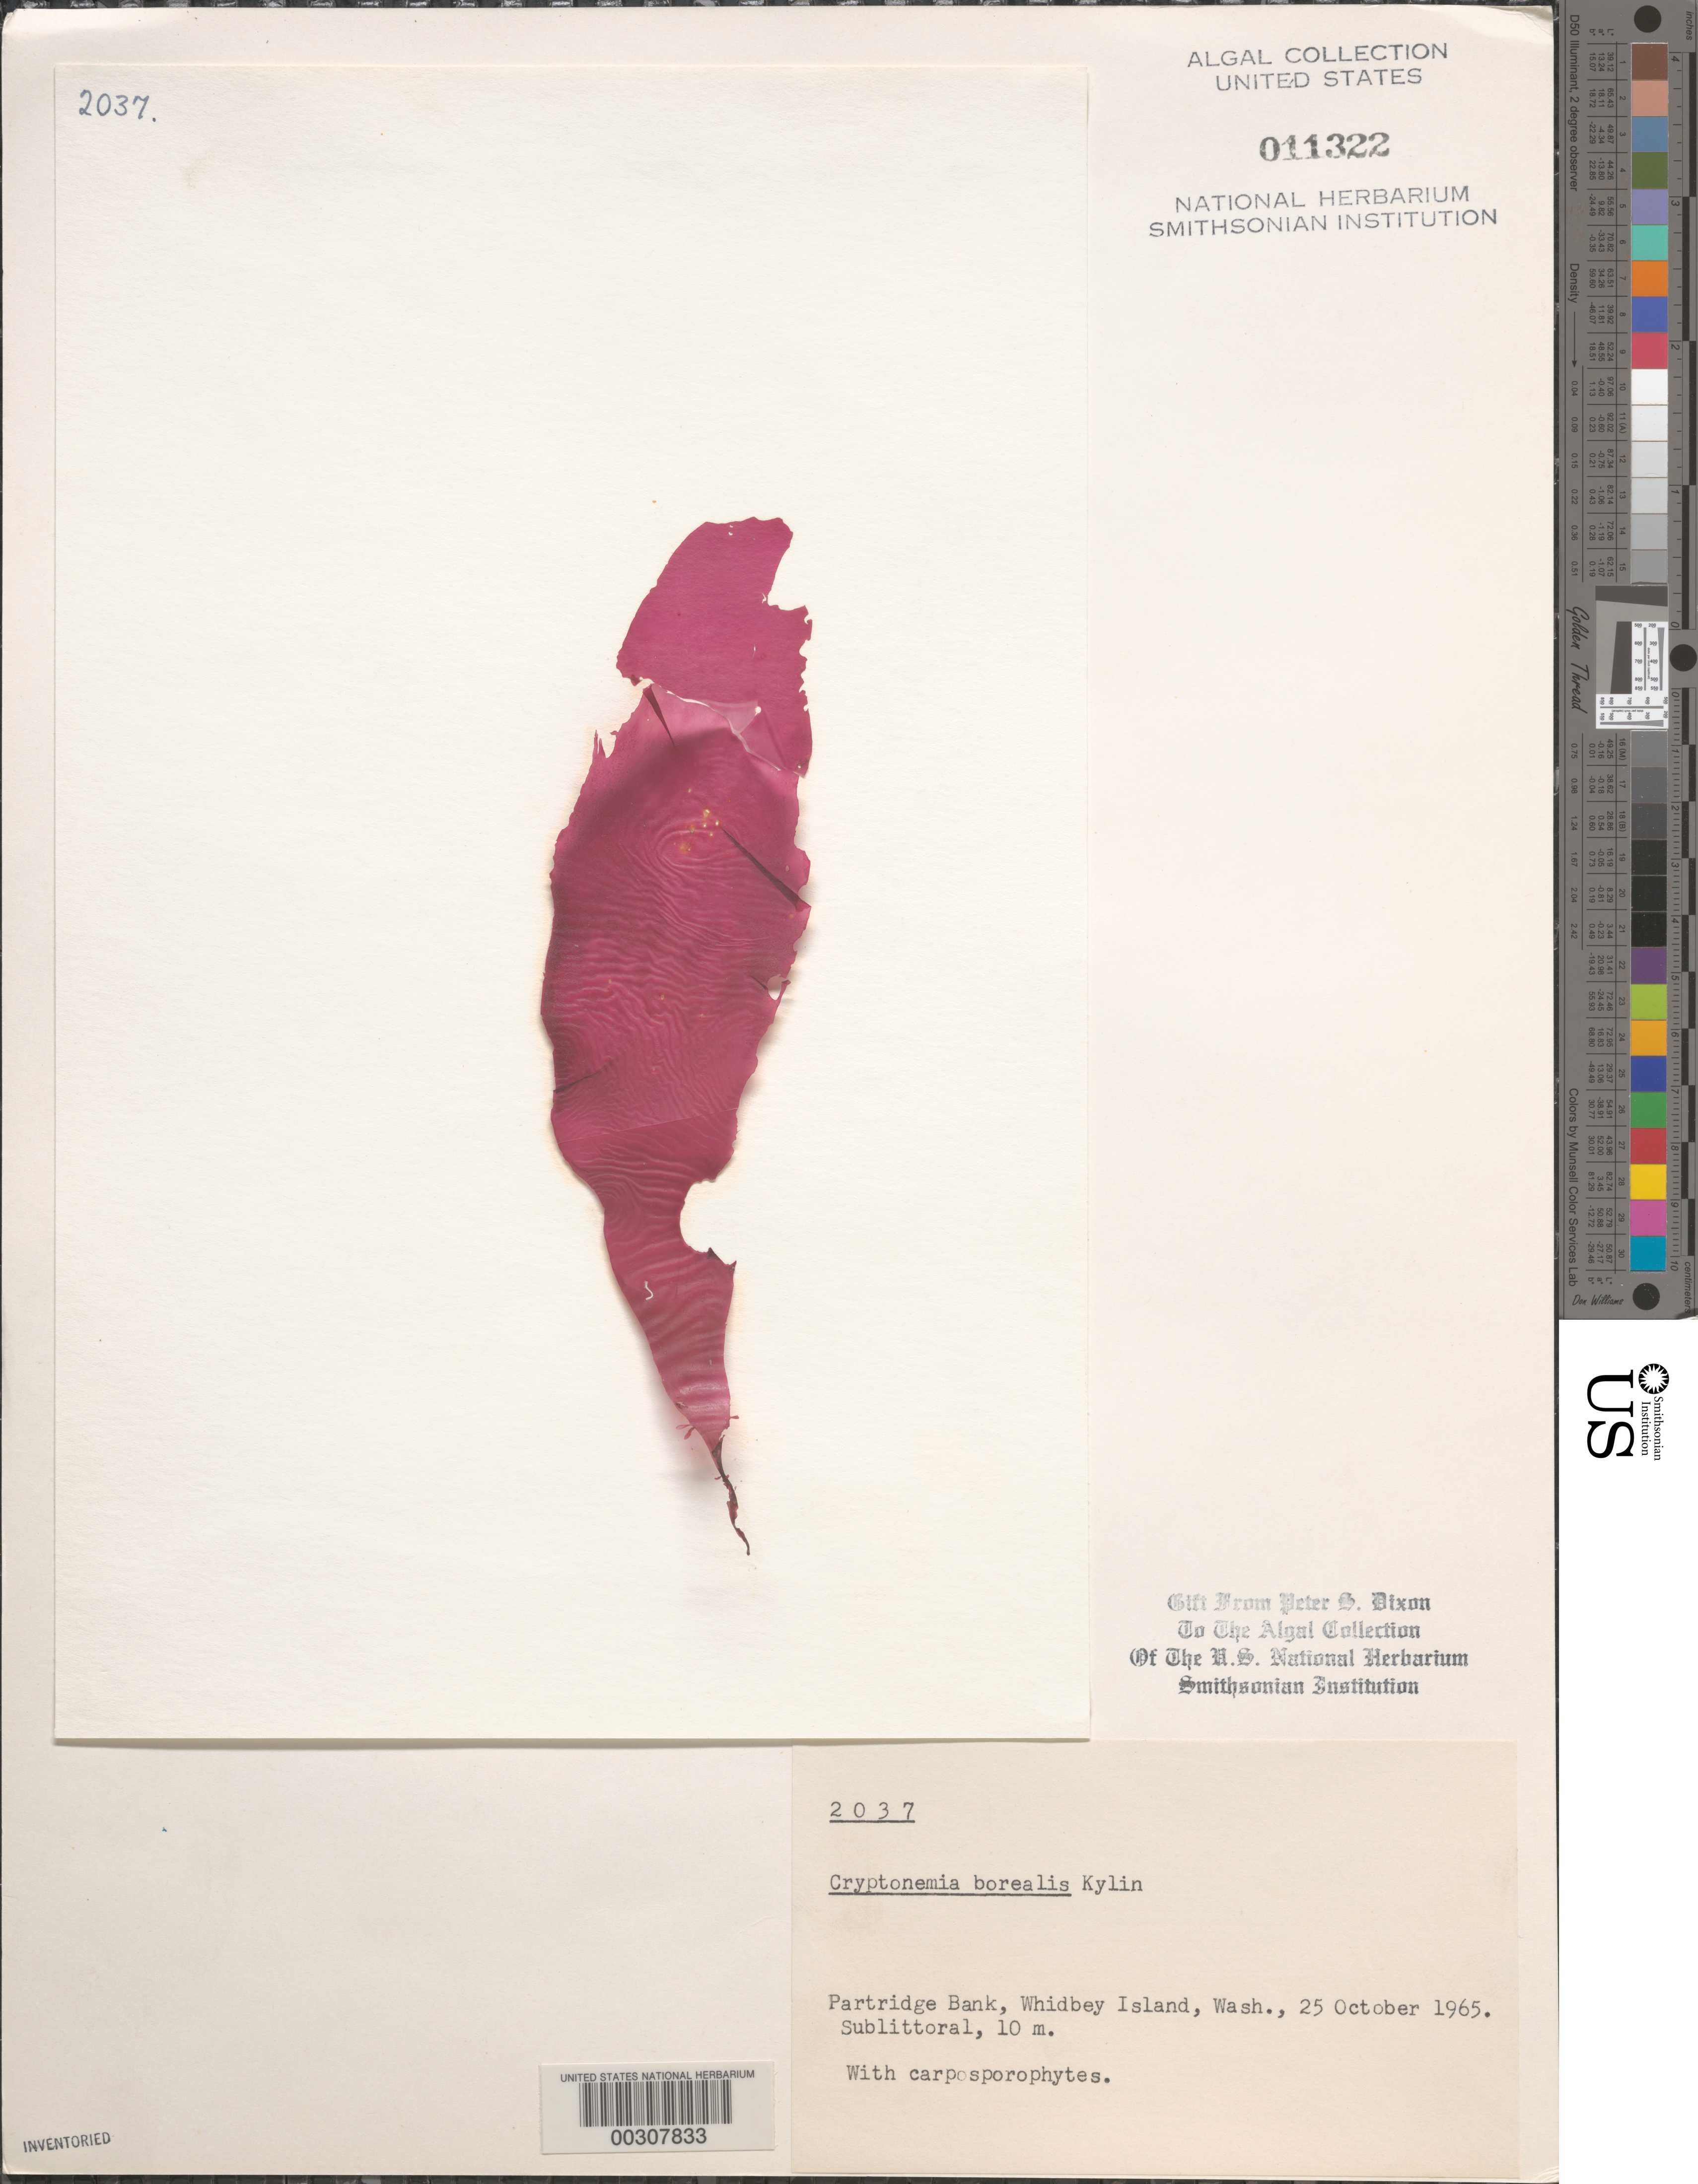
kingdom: Plantae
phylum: Rhodophyta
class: Florideophyceae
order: Halymeniales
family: Halymeniaceae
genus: Cryptonemia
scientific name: Cryptonemia borealis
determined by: Dixon, P. S.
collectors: P. S. Dixon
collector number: PSD 2037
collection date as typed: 25 Oct 1965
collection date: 1965-10-25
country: United States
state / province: Washington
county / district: Island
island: Whidbey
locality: Partridge Bank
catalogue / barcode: US 11322